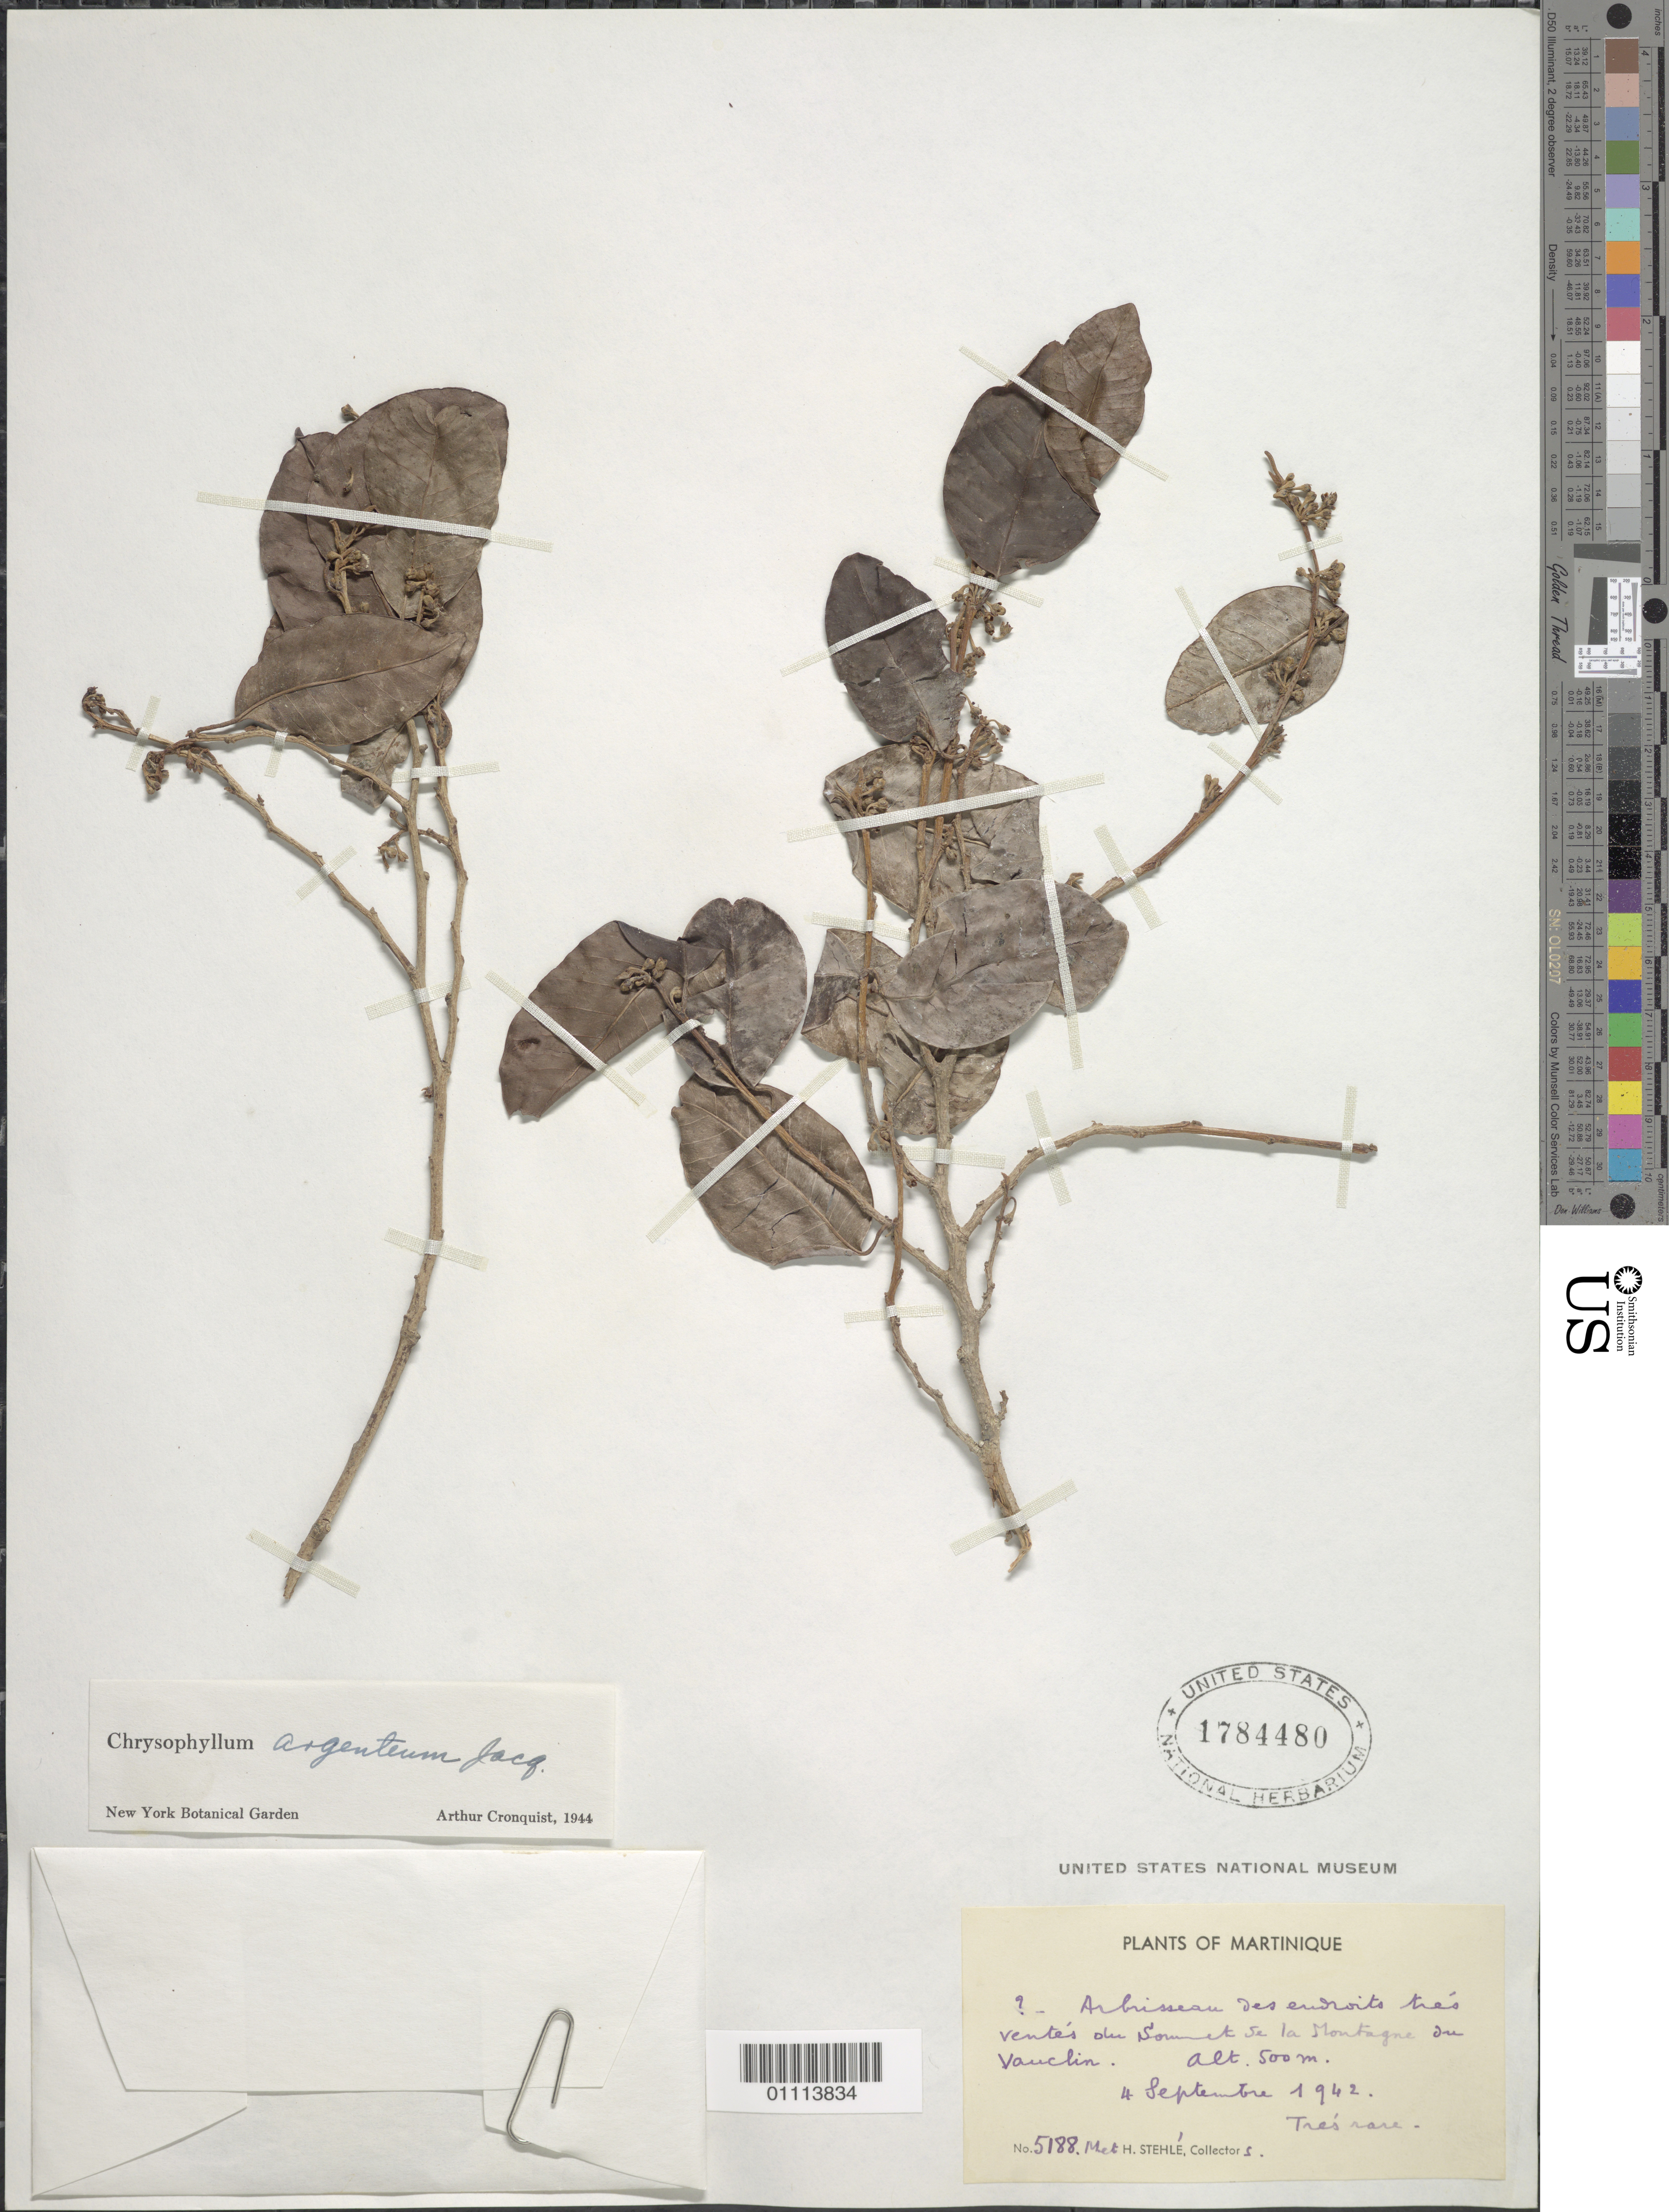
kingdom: Plantae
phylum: Tracheophyta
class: Magnoliopsida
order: Ericales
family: Sapotaceae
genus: Chrysophyllum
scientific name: Chrysophyllum argenteum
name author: Jacq.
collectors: H. Stehlé & M. Stehlé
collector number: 5188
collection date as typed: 04 Sep 1942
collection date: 1942-09-04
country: Martinique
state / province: Le Marin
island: Martinique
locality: Arbrisseau des endroits tres vertes alu sommet de la Montagne du Vauclin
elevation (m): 500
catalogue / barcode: US 1784480